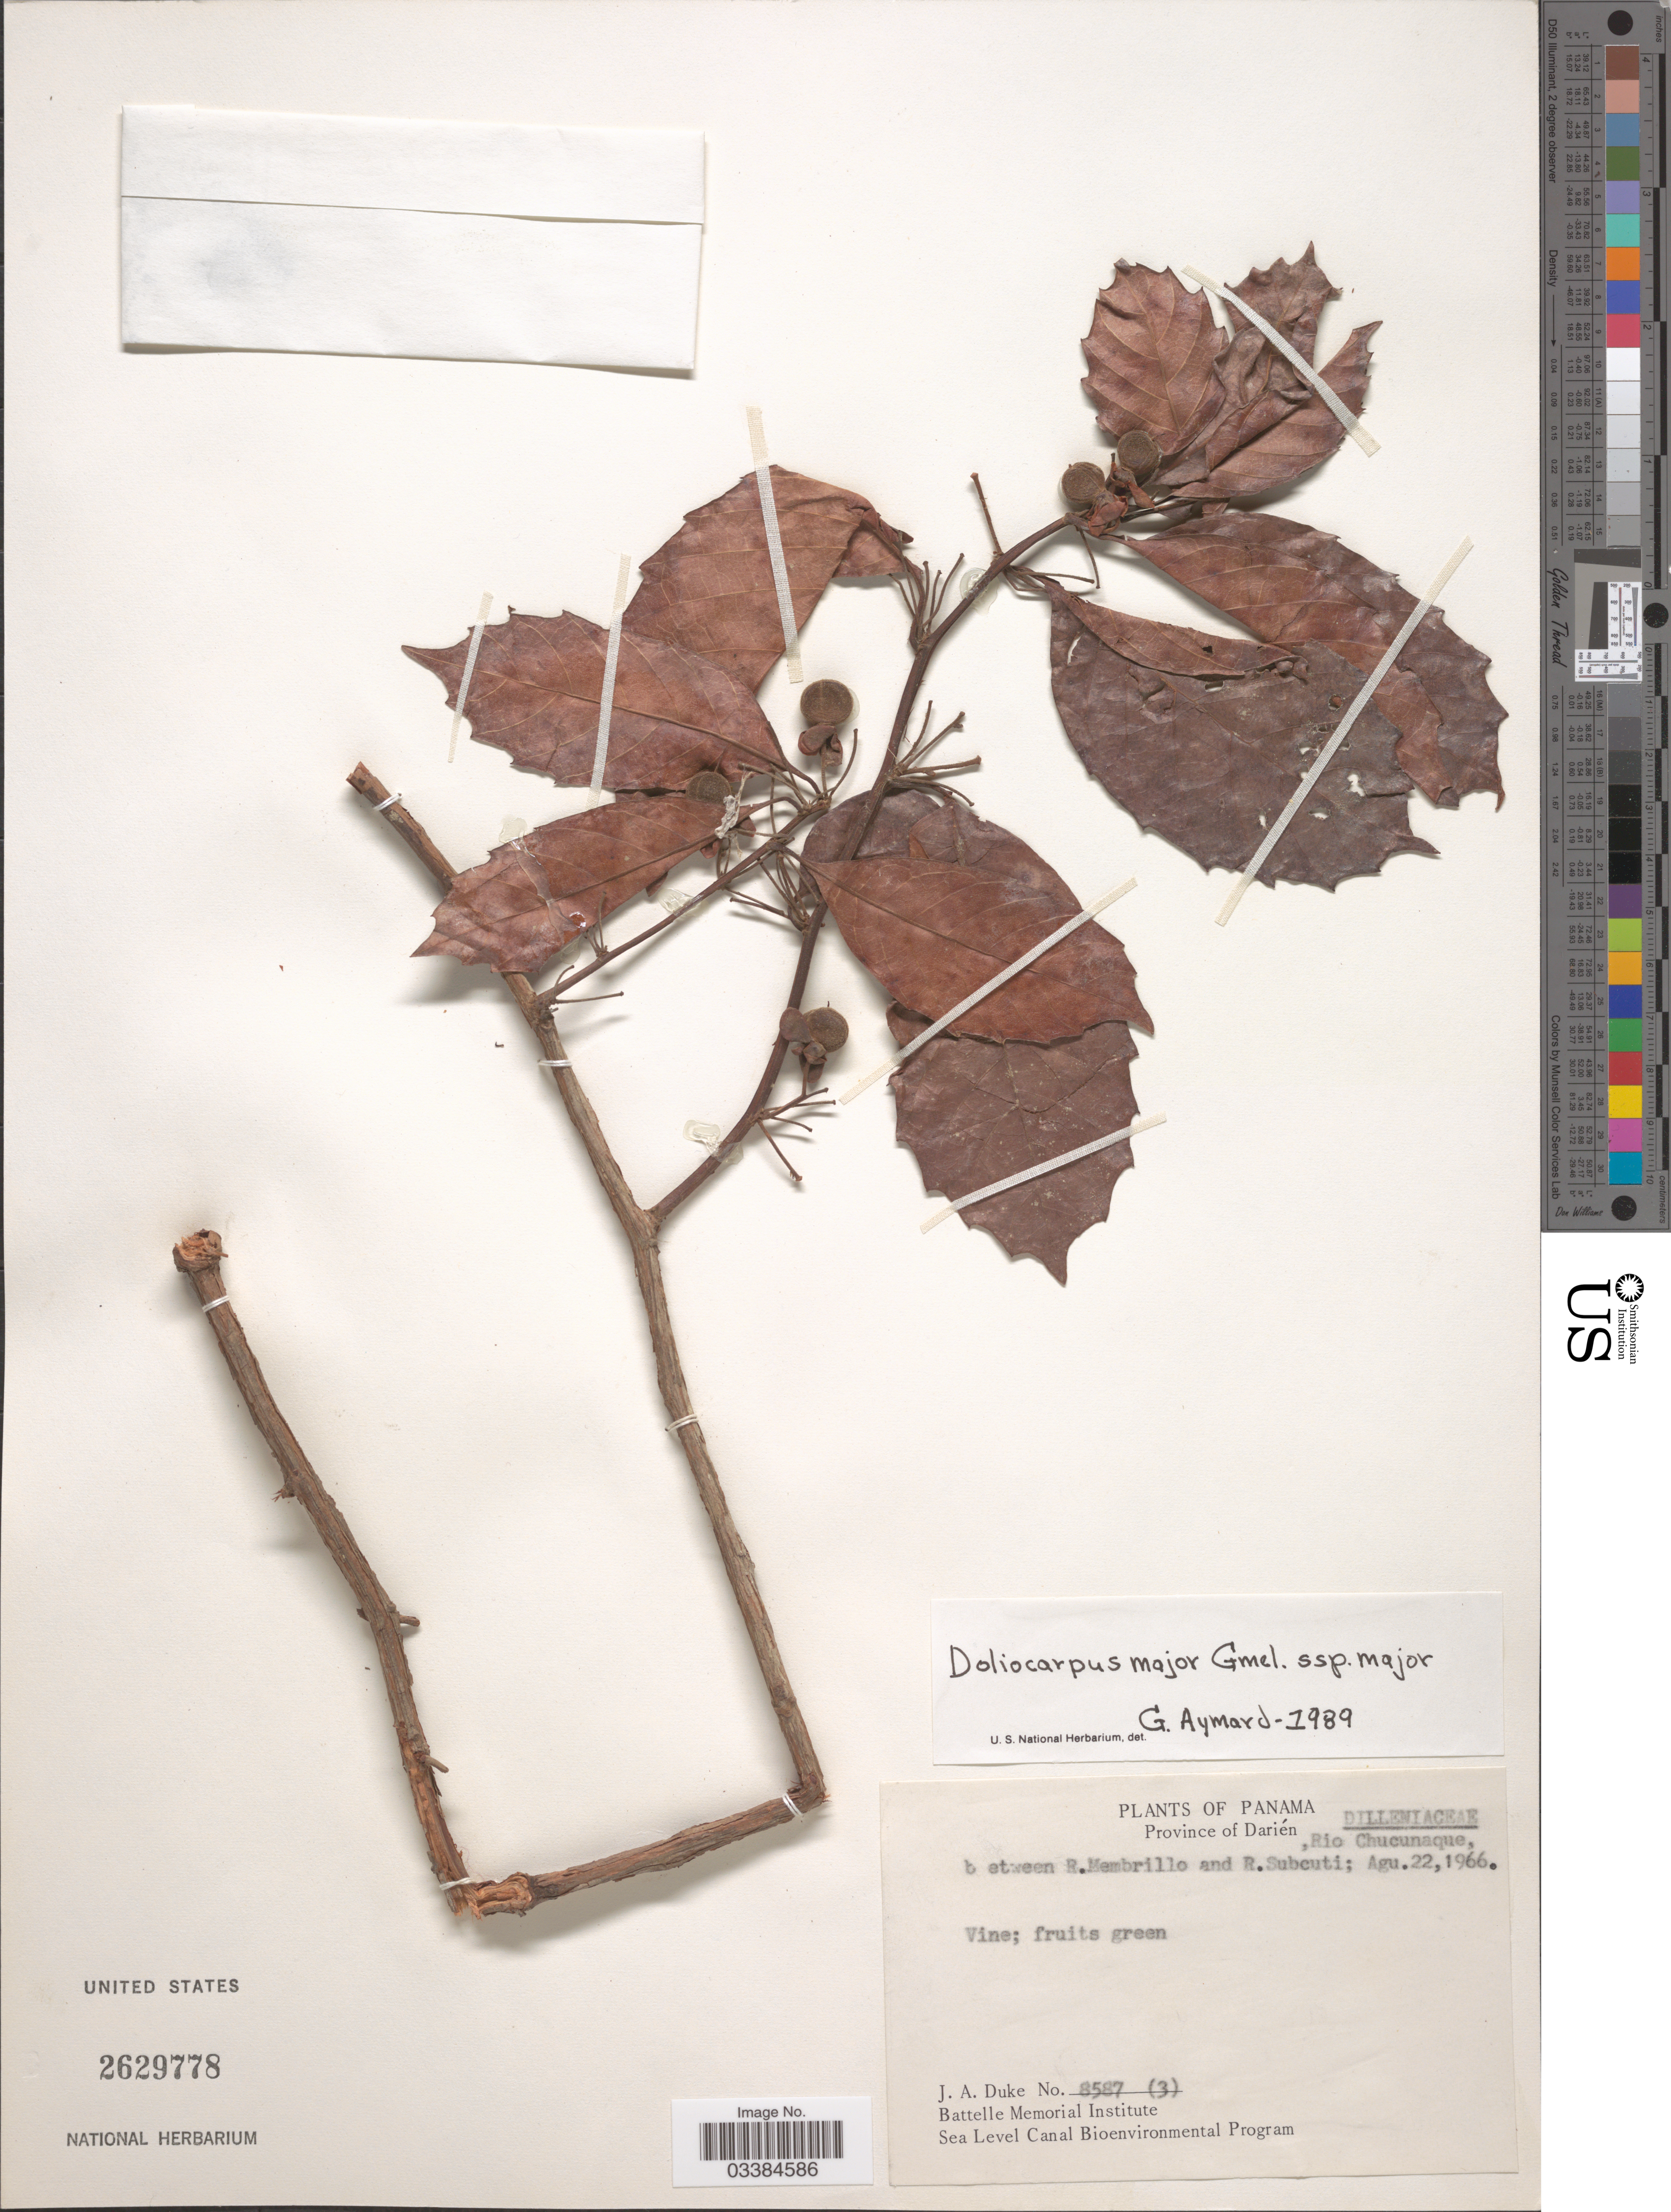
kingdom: Plantae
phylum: Tracheophyta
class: Magnoliopsida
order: Dilleniales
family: Dilleniaceae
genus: Doliocarpus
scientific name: Doliocarpus major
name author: J.F. Gmel.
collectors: J. A. Duke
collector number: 8587 (3)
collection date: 1966-08-22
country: Panama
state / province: Darién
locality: Rio Chucunaque, between R. Membrillo and R. Subcuti.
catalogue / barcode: US 2629778